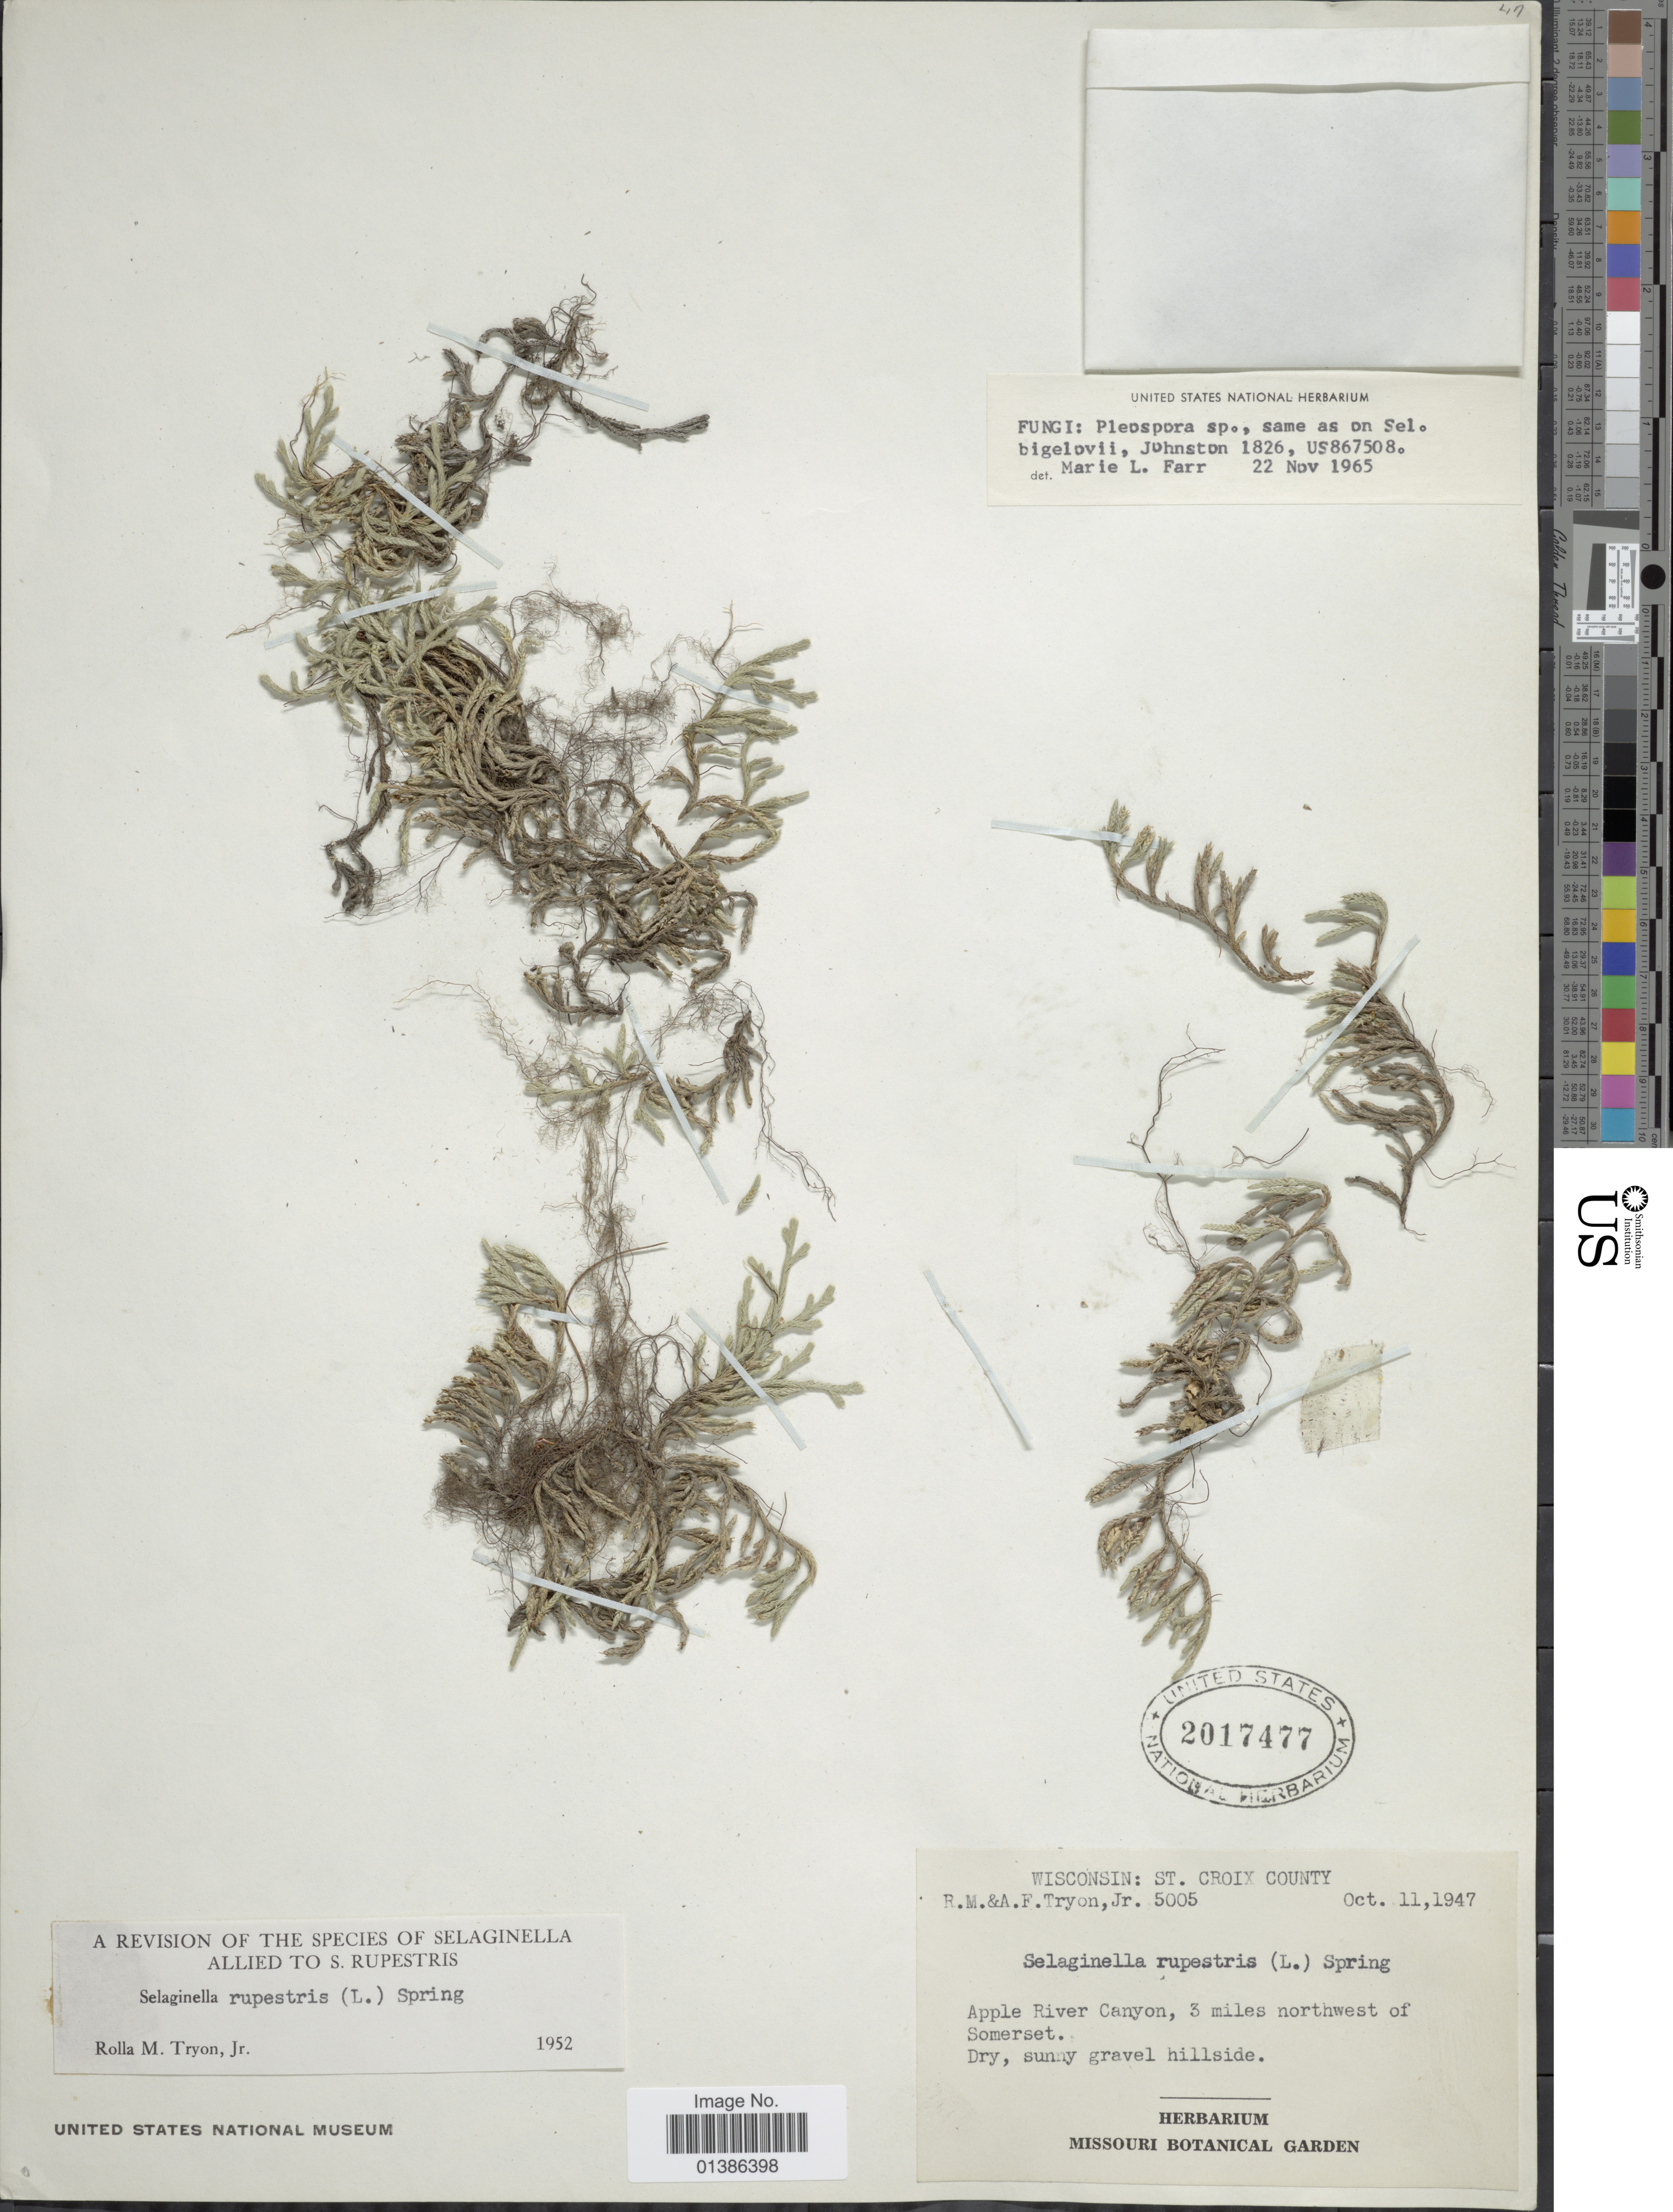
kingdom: Plantae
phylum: Tracheophyta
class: Lycopodiopsida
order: Selaginellales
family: Selaginellaceae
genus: Selaginella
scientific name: Selaginella rupestris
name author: (L.) Spring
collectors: R. M. Tryon & A. F. Tryon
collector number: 5005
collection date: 1947-10-11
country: United States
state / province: Wisconsin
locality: St. Croix County. Apple River Canyon, 3 miles northwest of Somerset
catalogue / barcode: US 2017477